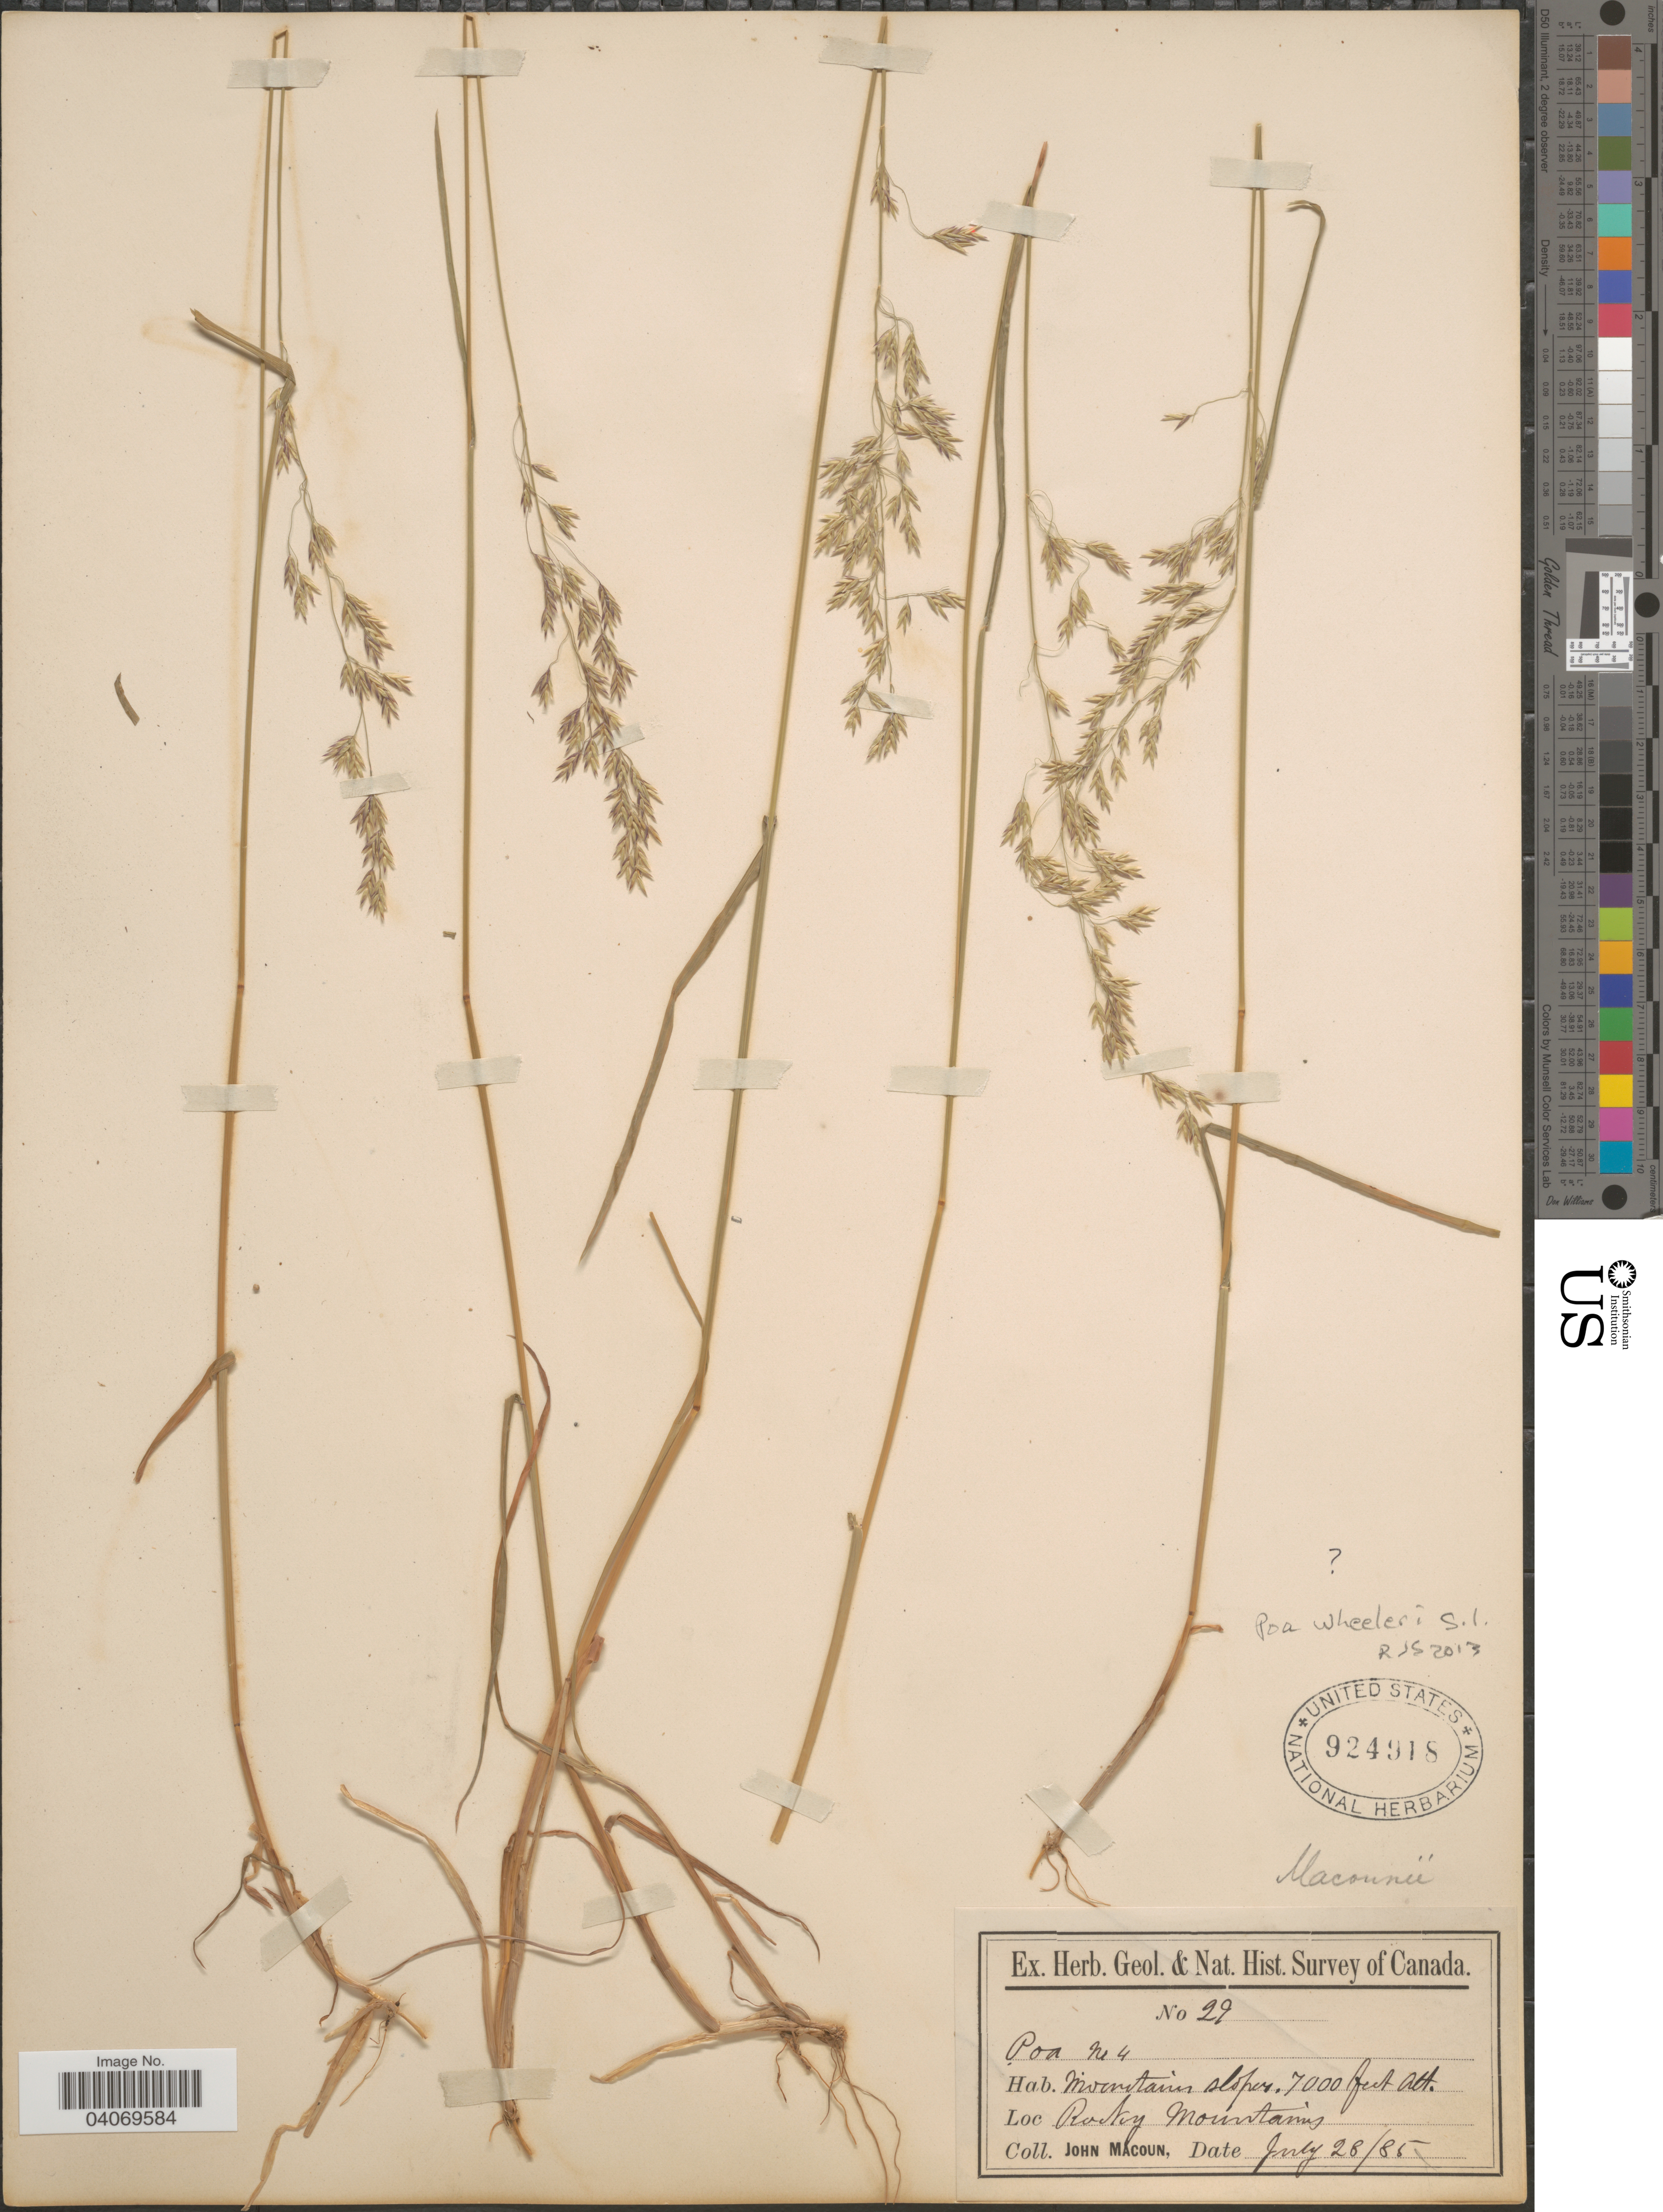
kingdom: Plantae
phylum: Tracheophyta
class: Liliopsida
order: Poales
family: Poaceae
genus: Poa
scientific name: Poa sp.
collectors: J. Macoun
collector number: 29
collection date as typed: Transcribed d/m/y: 28/7/85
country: Canada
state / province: Alberta/ British Columbia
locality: Herb. Geol. & Nat. Hist. Survey of Canada. Rocky Mountains.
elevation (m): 2134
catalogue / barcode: US 924918